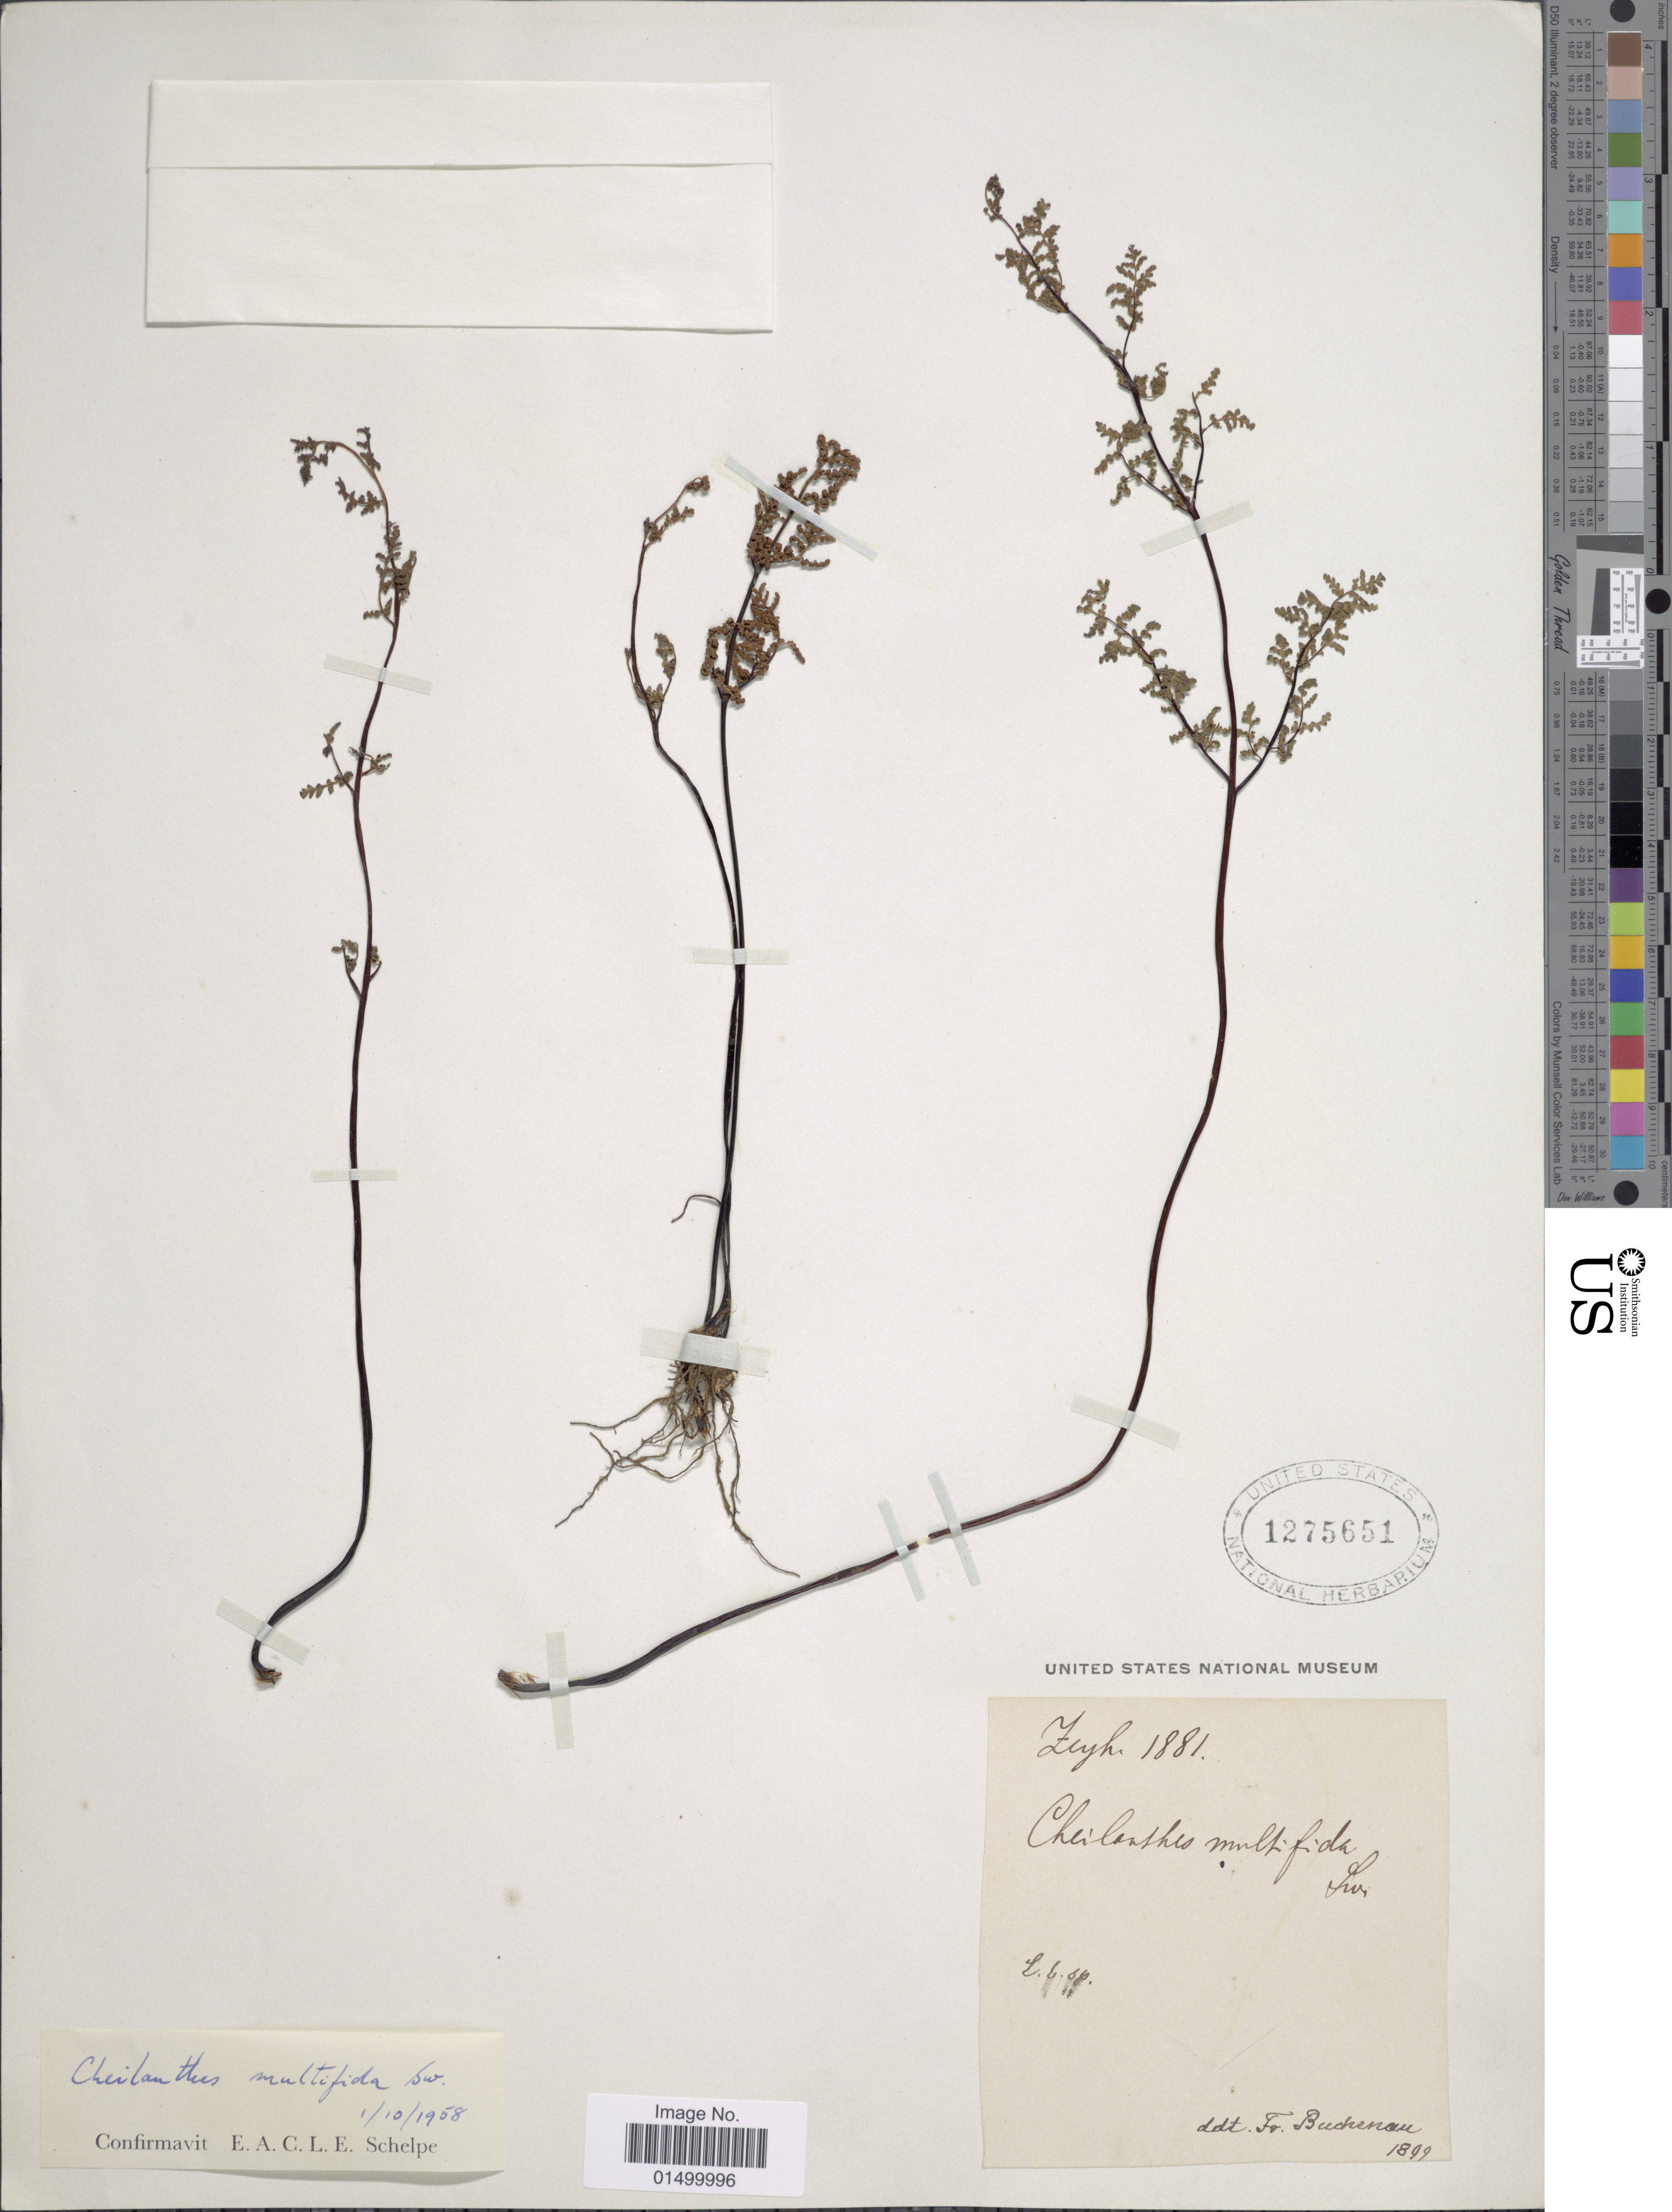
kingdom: Plantae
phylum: Tracheophyta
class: Polypodiopsida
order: Polypodiales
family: Pteridaceae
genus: Cheilanthes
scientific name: Cheilanthes multifida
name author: Sw.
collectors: -. Zeyher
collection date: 1881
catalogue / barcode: US 1275651